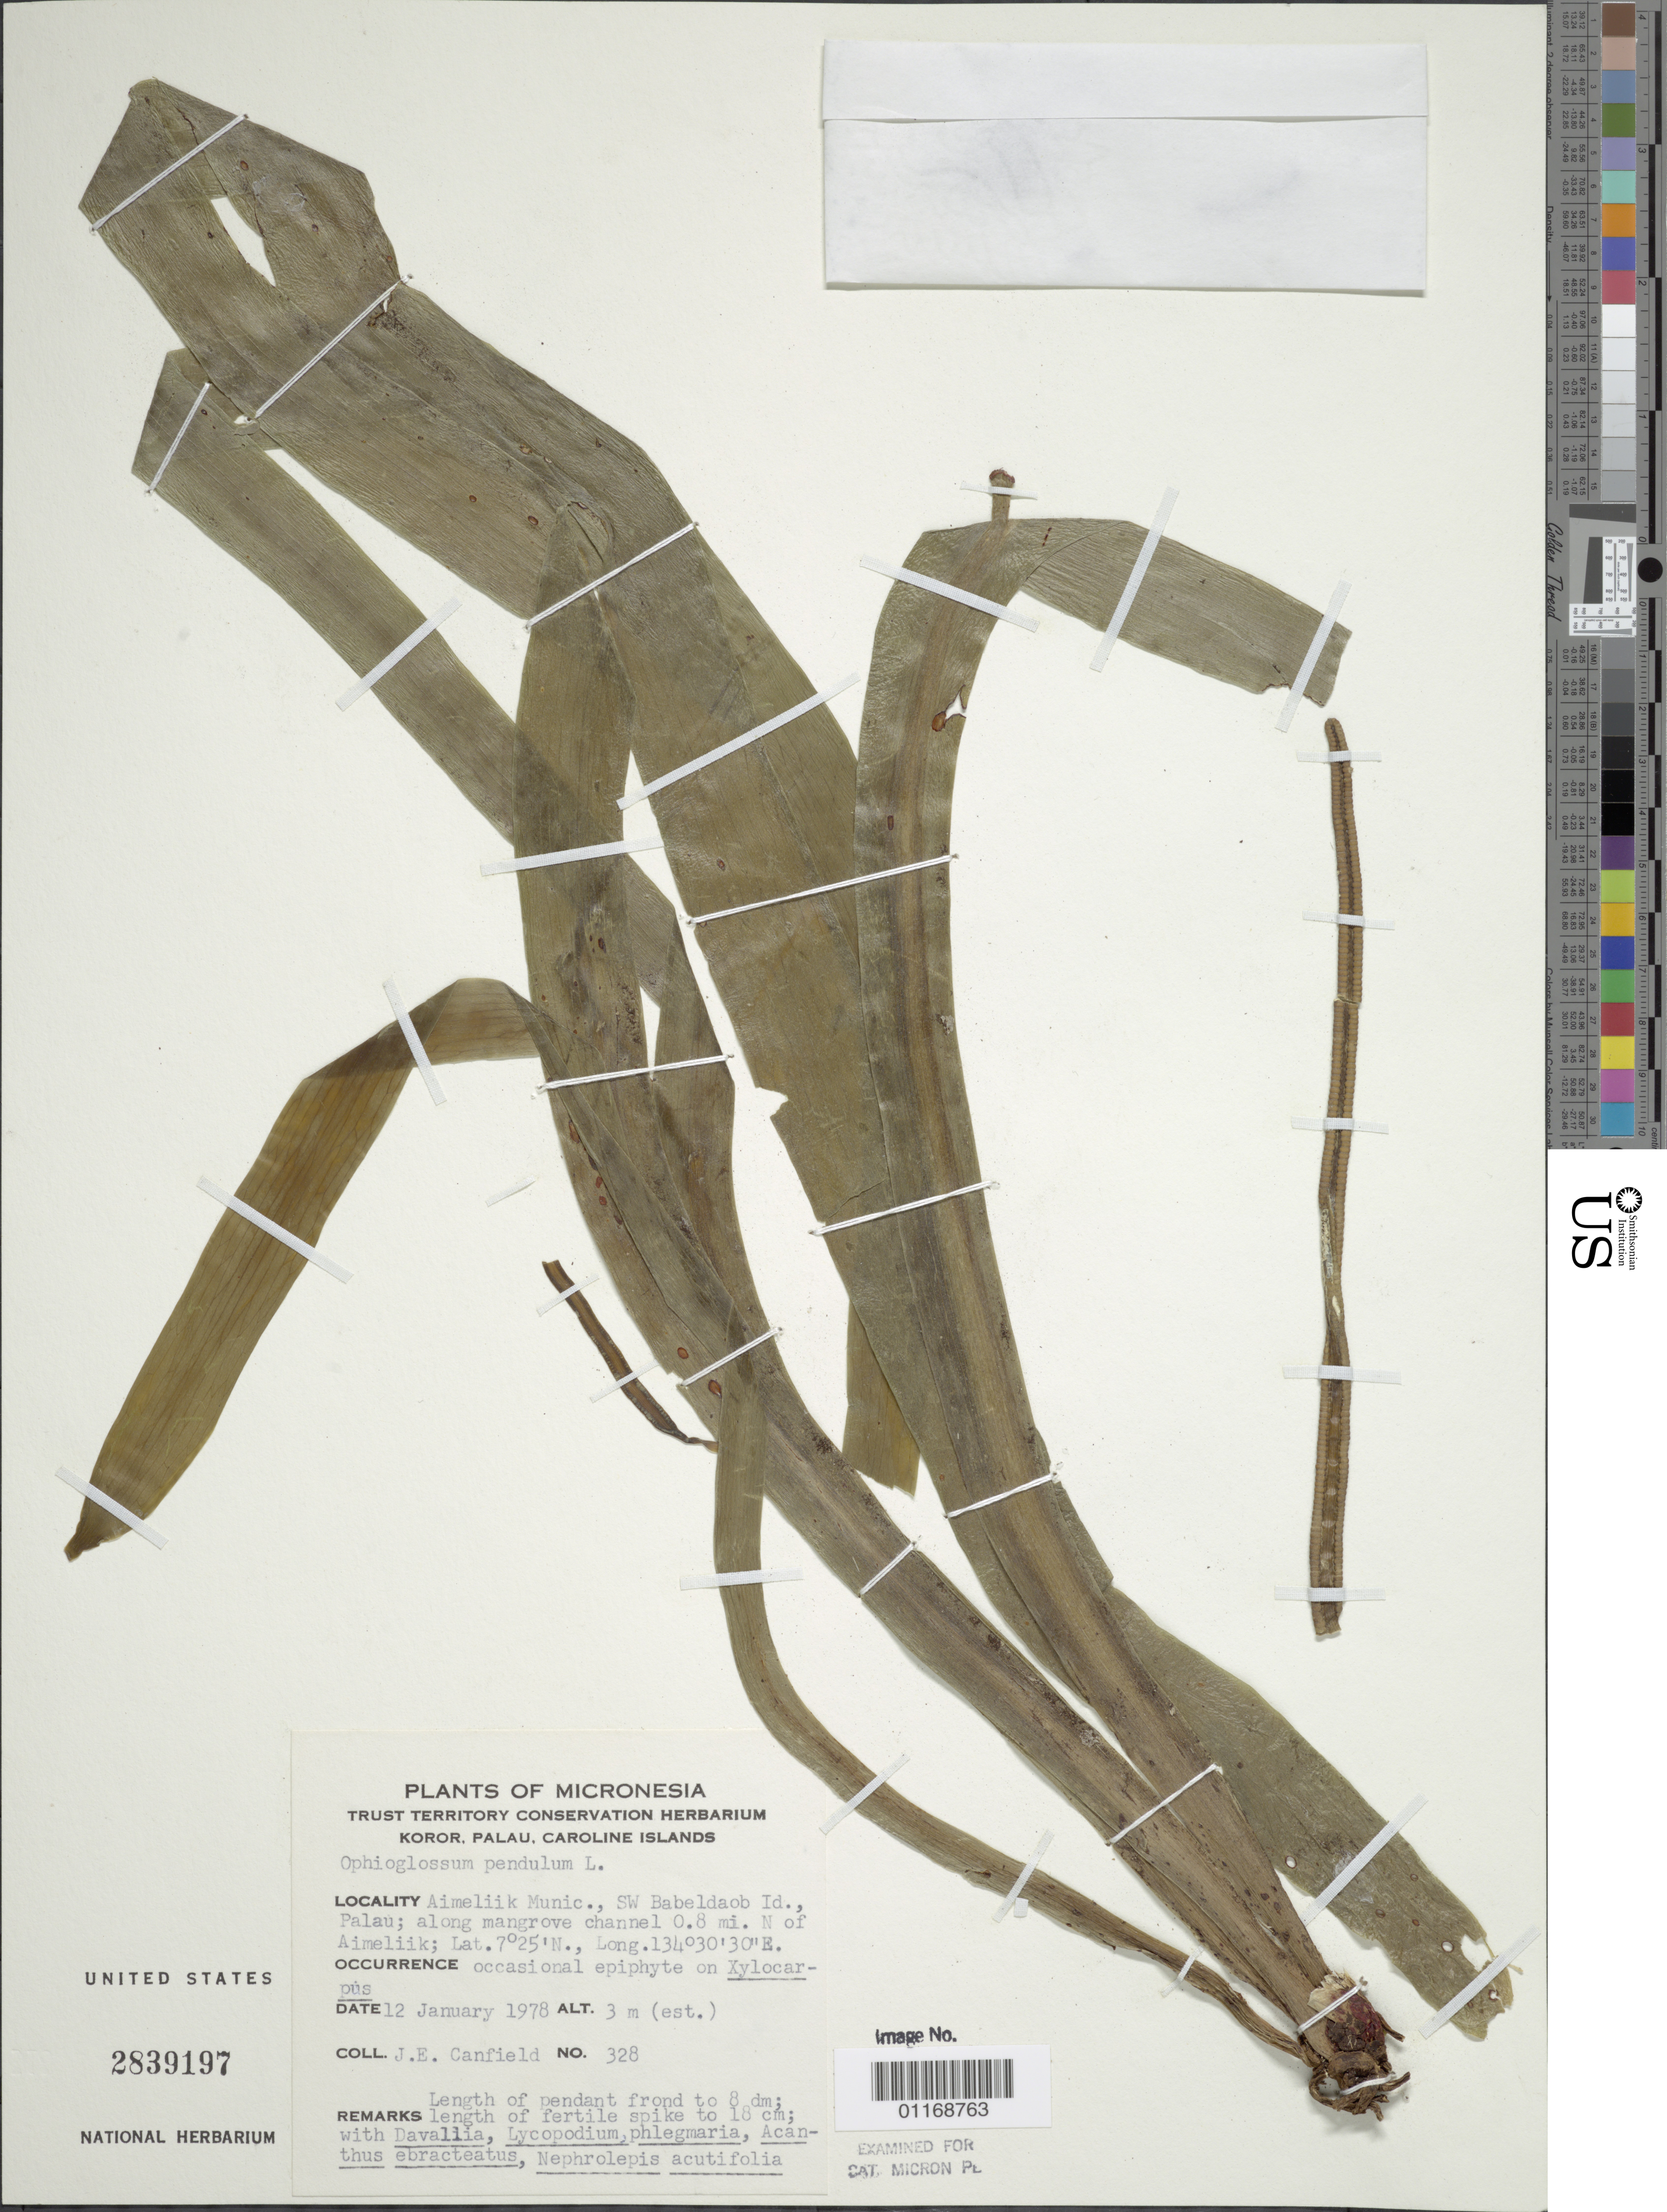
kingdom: Plantae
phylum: Tracheophyta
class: Polypodiopsida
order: Ophioglossales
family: Ophioglossaceae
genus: Ophioderma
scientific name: Ophioderma pendulum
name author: (L.) C. Presl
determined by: Wagner, W. L., (BOT), Smithsonian Institution - National Museum of Natural History (UNITED STATES)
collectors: J. E. Canfield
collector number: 328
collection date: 1978-01-12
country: Palau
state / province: Koror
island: Oreor [Koror] I.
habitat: Mangrove channel.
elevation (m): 3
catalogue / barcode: US 2839197